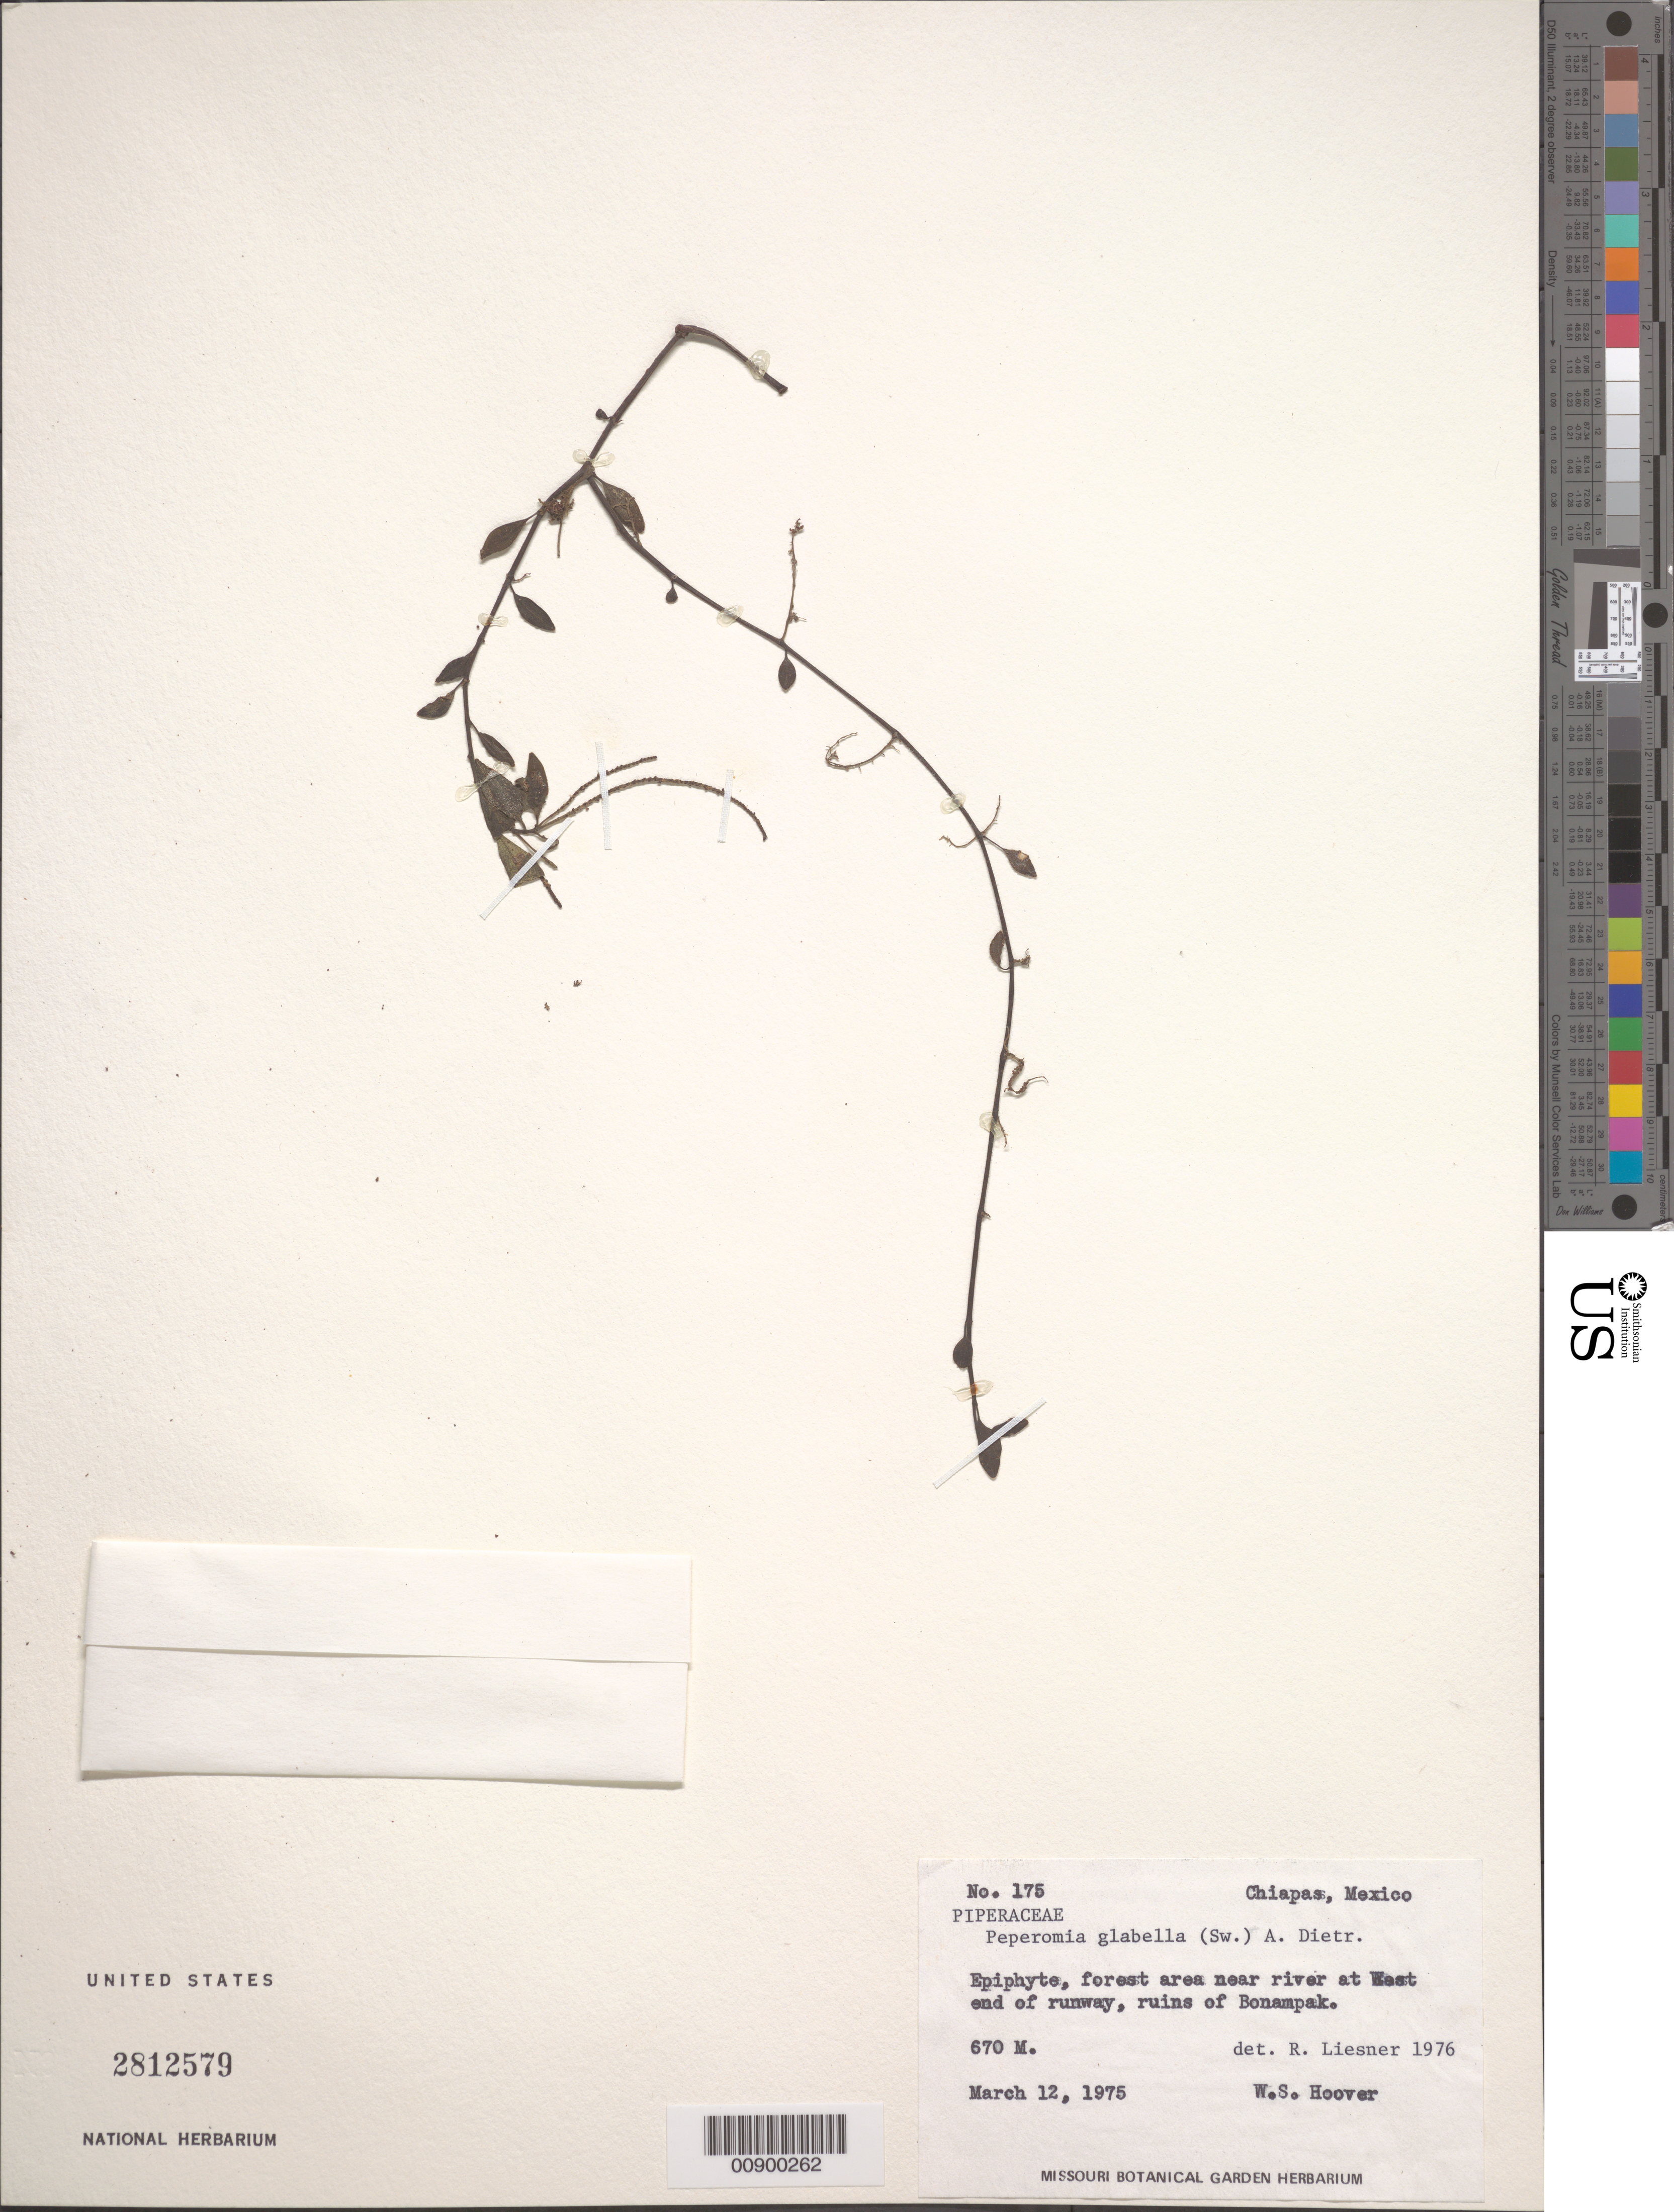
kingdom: Plantae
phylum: Tracheophyta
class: Magnoliopsida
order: Piperales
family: Piperaceae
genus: Peperomia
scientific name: Peperomia glabella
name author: (Sw.) A. Dietr.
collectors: W. S. Hoover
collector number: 175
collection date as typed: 12 Mar 1975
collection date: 1975-03-12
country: Mexico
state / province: Chiapas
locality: Forest area near river at west end of runway, ruins of Bonampak. Chiapas.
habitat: Epiphyte, forest area near river.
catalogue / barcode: US 2812579